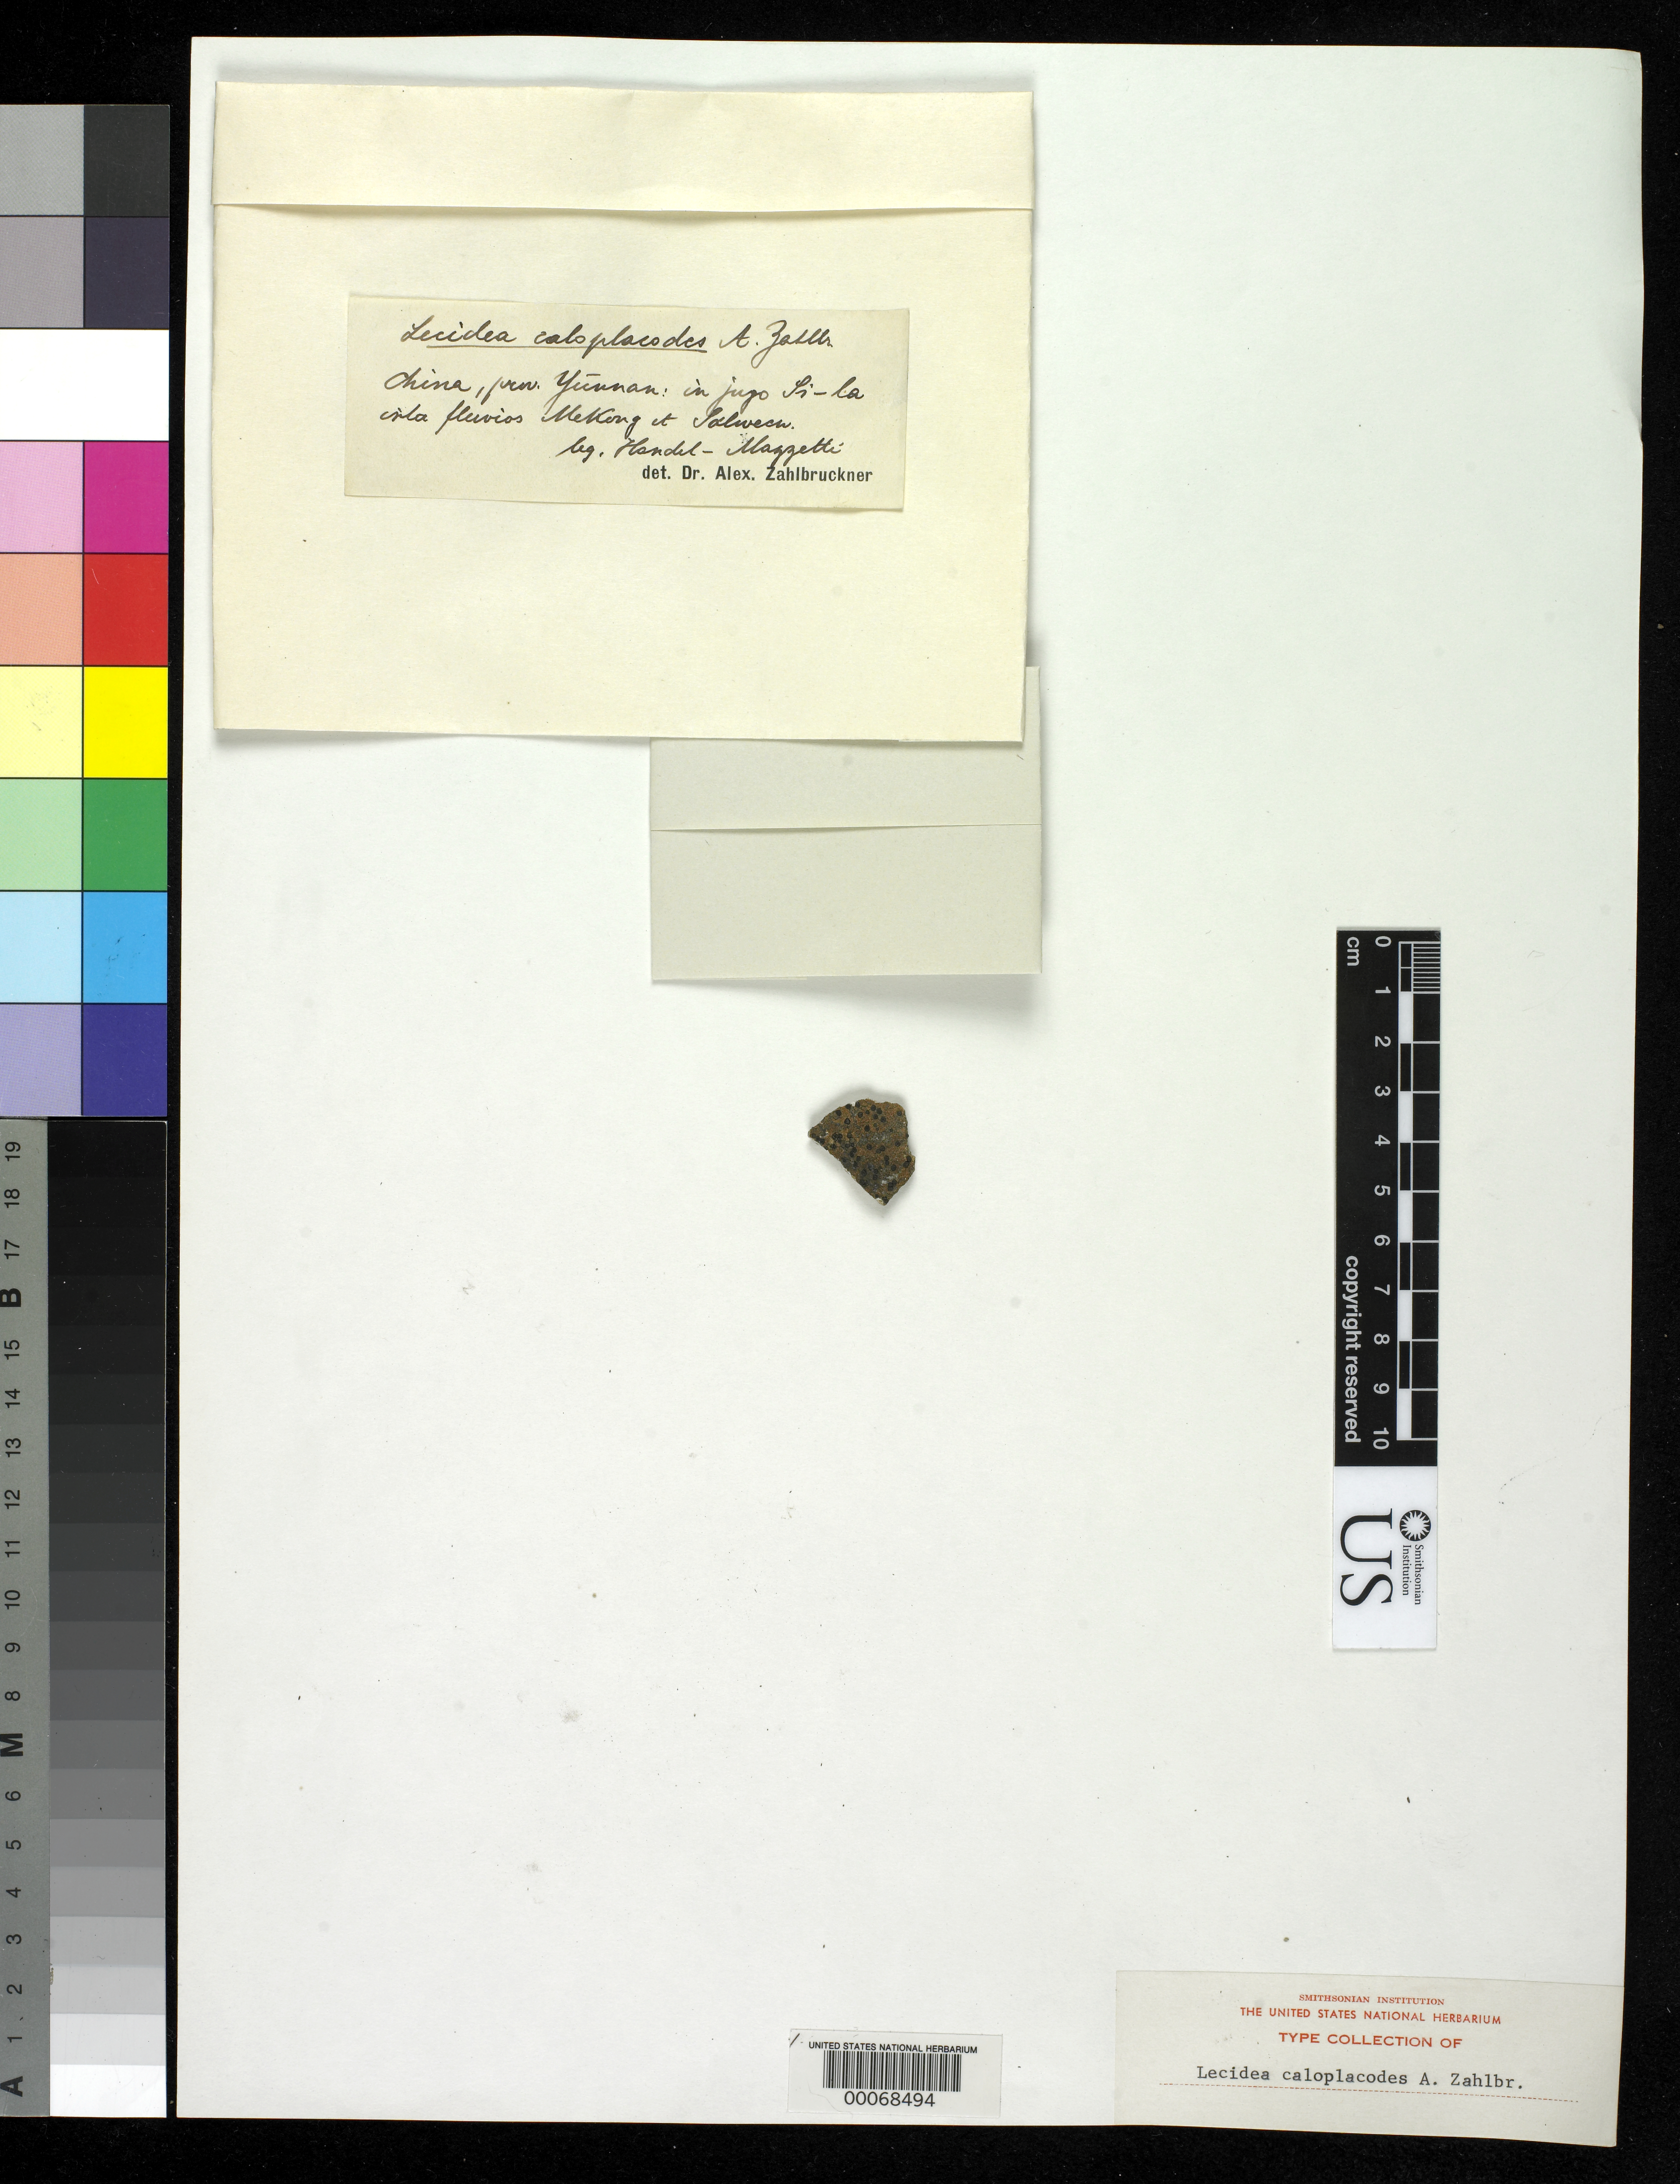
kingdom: Fungi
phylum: Ascomycota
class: Lecanoromycetes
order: Lecideales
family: Lecideaceae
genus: Lecidea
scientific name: Lecidea caloplacoides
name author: Zahlbr. in Hand.-Mazz.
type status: Isotype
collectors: H. Handel-Mazzetti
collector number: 9996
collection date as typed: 27 Jun 1916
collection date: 1916-06-27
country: China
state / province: Yunnan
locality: Si-la zwischen Mekong & Salween. [Si-la between Mekong & Salween.]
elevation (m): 4200